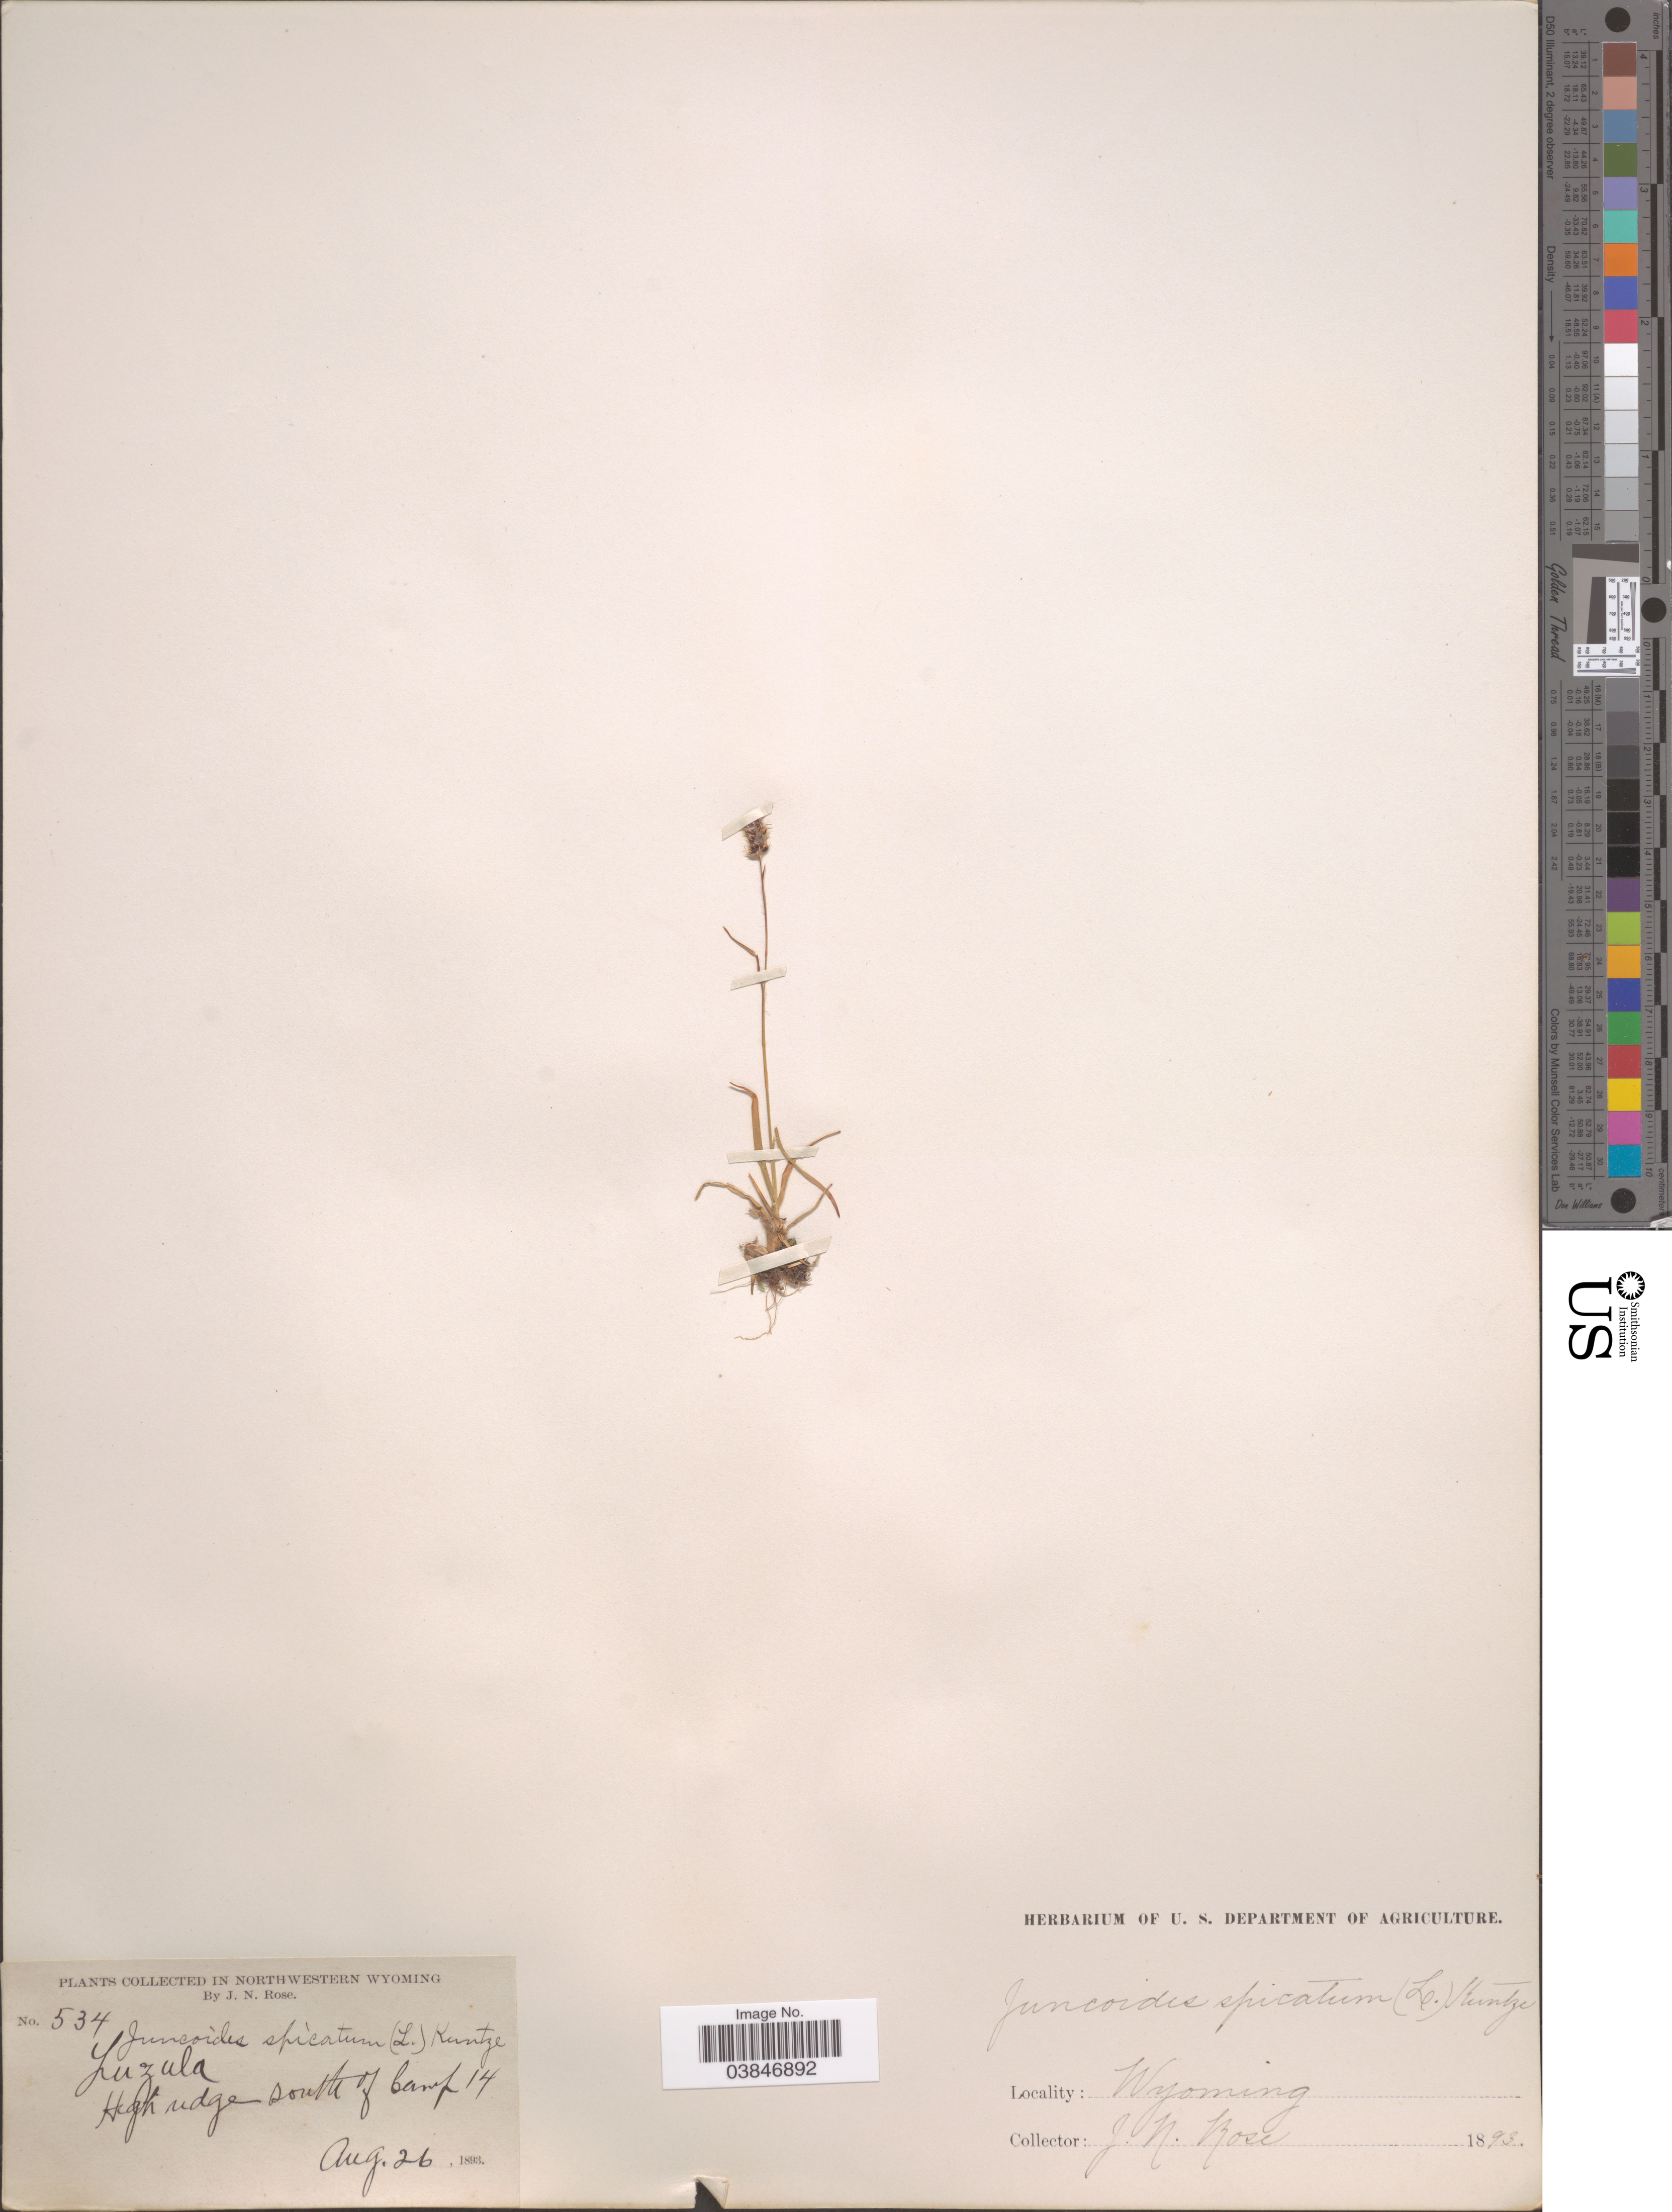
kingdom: Plantae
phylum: Tracheophyta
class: Liliopsida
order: Poales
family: Juncaceae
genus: Luzula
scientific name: Luzula spicata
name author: (L.) DC.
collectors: J. N. Rose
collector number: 534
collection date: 1893-08-26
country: United States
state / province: Wyoming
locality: Northwestern Wyoming. High ridge of south of Camp 14.